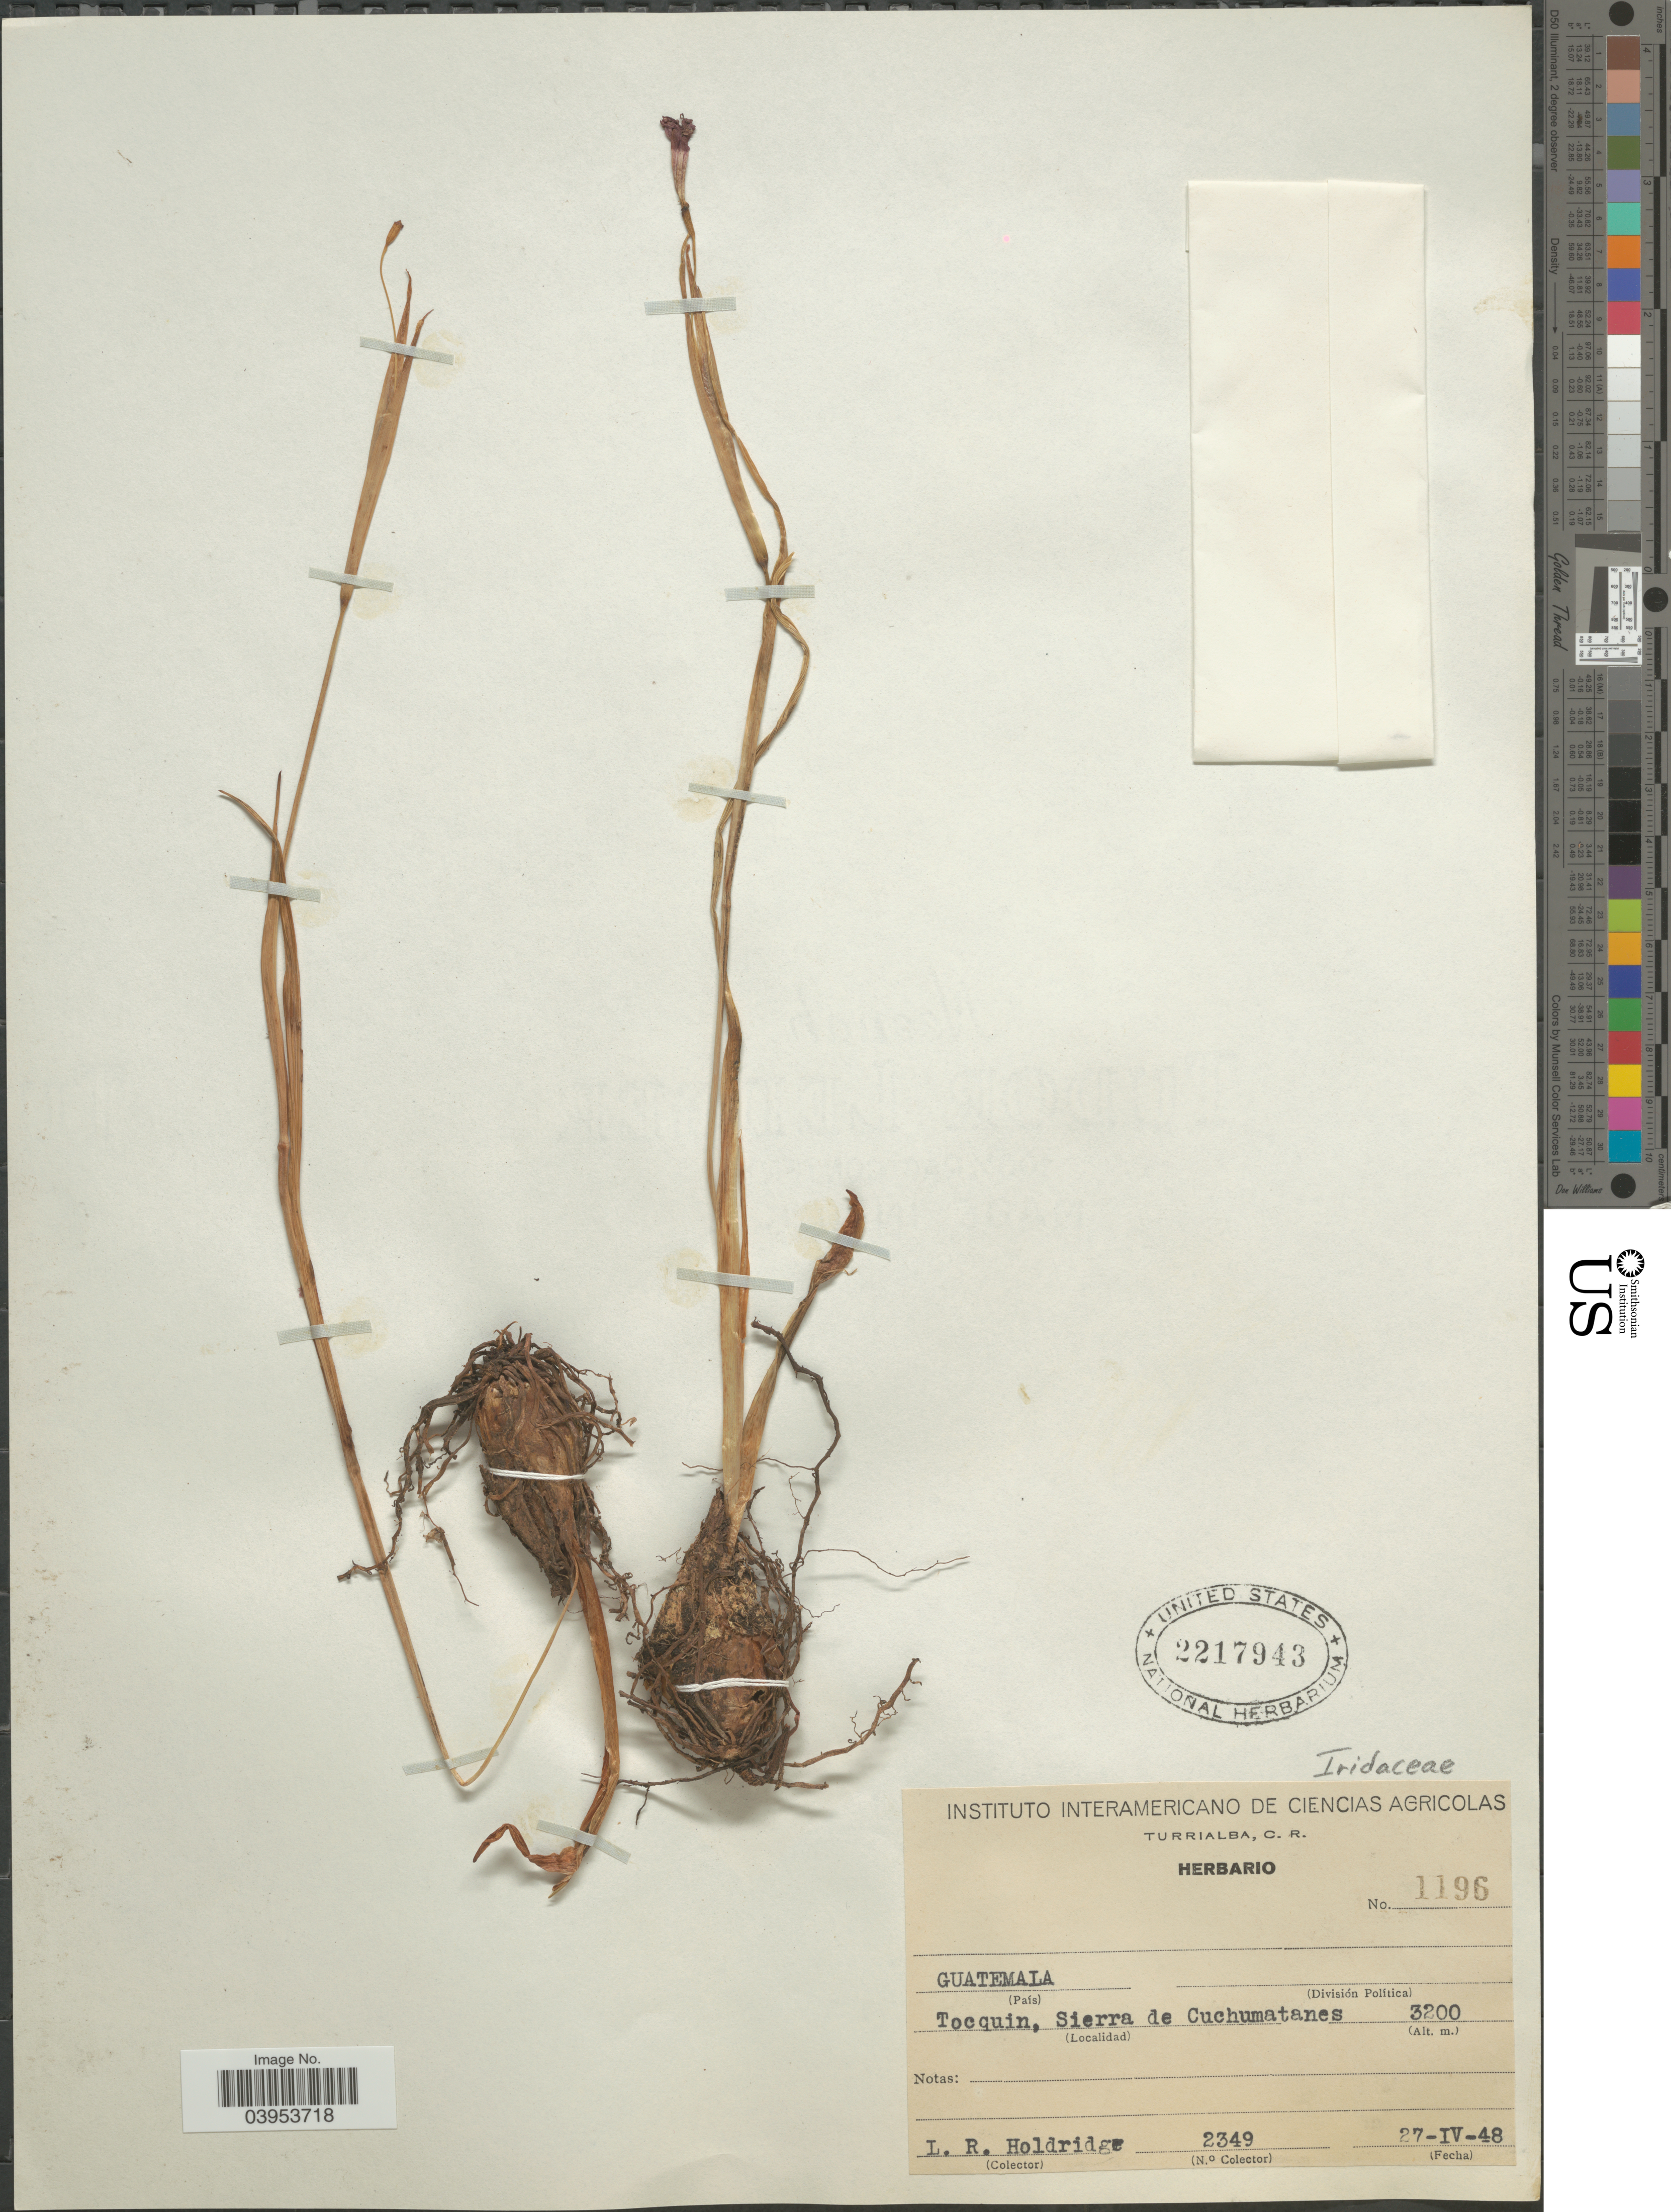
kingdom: Plantae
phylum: Tracheophyta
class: Liliopsida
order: Asparagales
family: Iridaceae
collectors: L. Holdridge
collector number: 2349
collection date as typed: Transcribed d/m/y: 27/4/48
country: Guatemala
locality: Tocquin, Sierra de Cuchumatanes.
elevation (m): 3200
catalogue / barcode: US 2217943